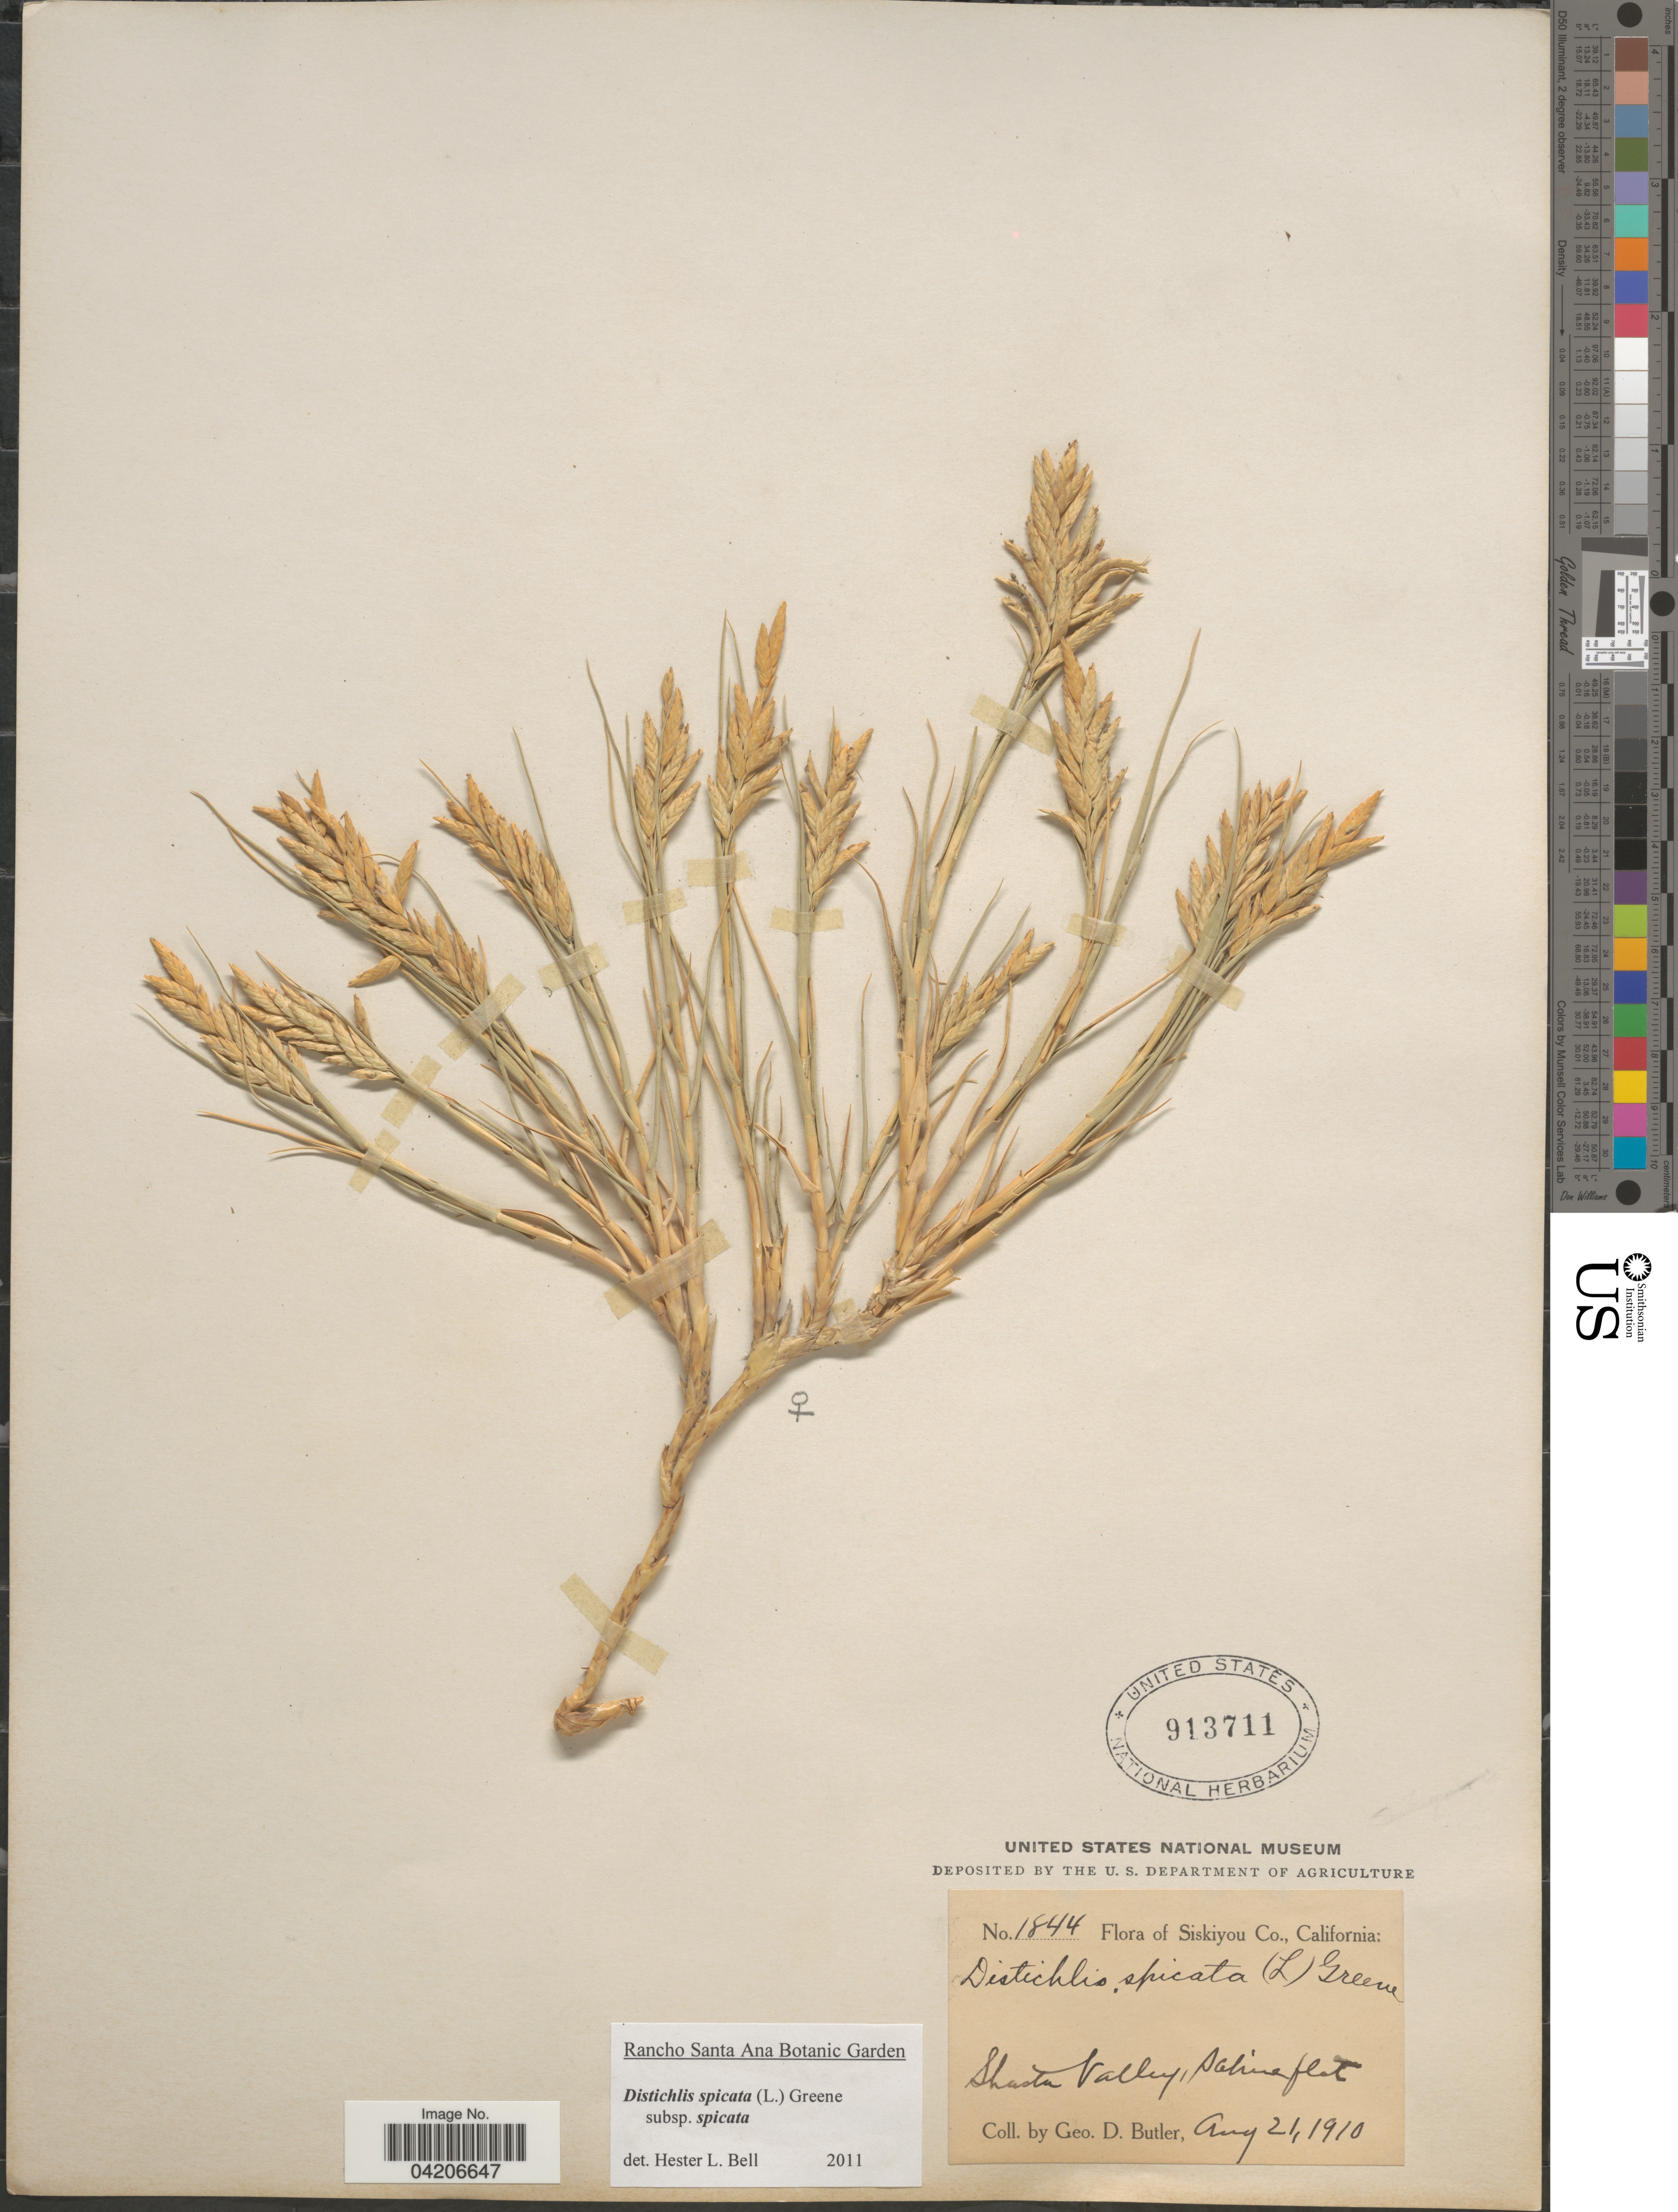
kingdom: Plantae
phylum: Tracheophyta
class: Liliopsida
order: Poales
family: Poaceae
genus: Distichlis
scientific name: Distichlis spicata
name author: (L.) Greene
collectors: G. D. Butler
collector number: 1844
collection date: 1910-08-21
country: United States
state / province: California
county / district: Siskiyou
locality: Siskiyou Co. Shasta Valley, Saline flat.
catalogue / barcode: US 913711